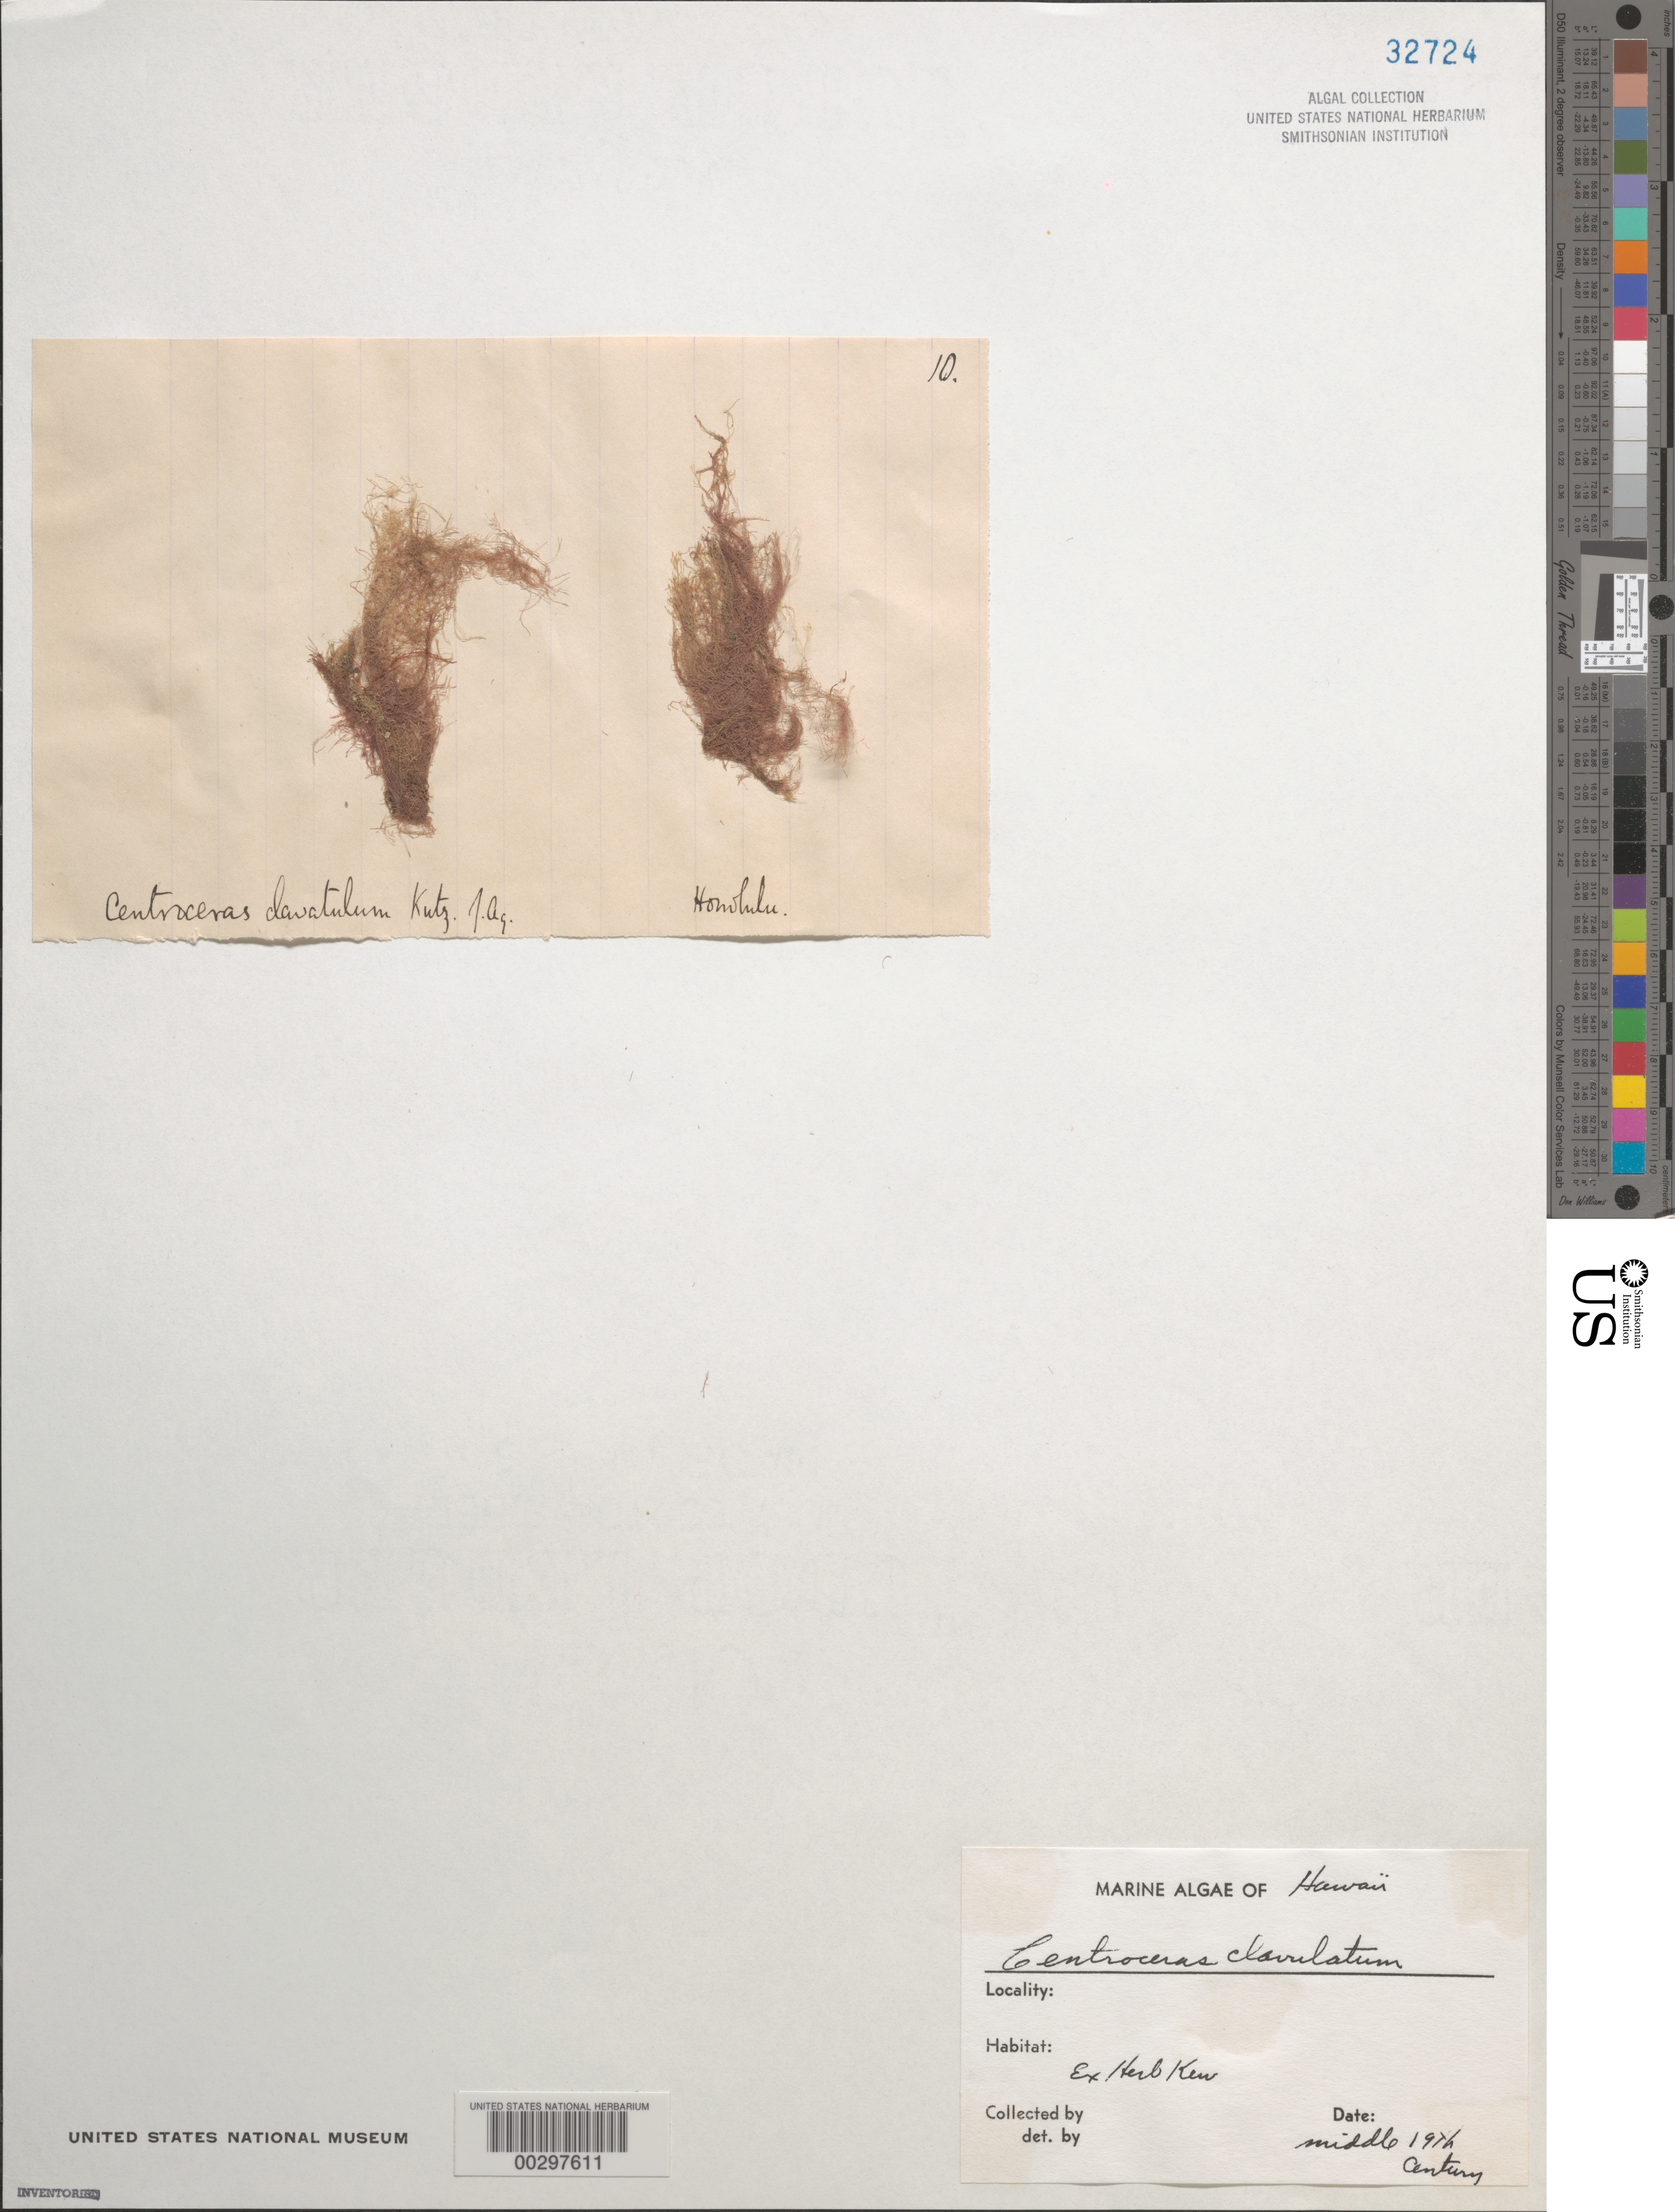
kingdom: Plantae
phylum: Rhodophyta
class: Florideophyceae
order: Ceramiales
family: Ceramiaceae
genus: Centroceras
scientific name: Centroceras clavulatum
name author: (C. Agardh) Mont.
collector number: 10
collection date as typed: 18--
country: United States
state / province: Hawaii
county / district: Honolulu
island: Oahu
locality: Honolulu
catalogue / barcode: US 32724